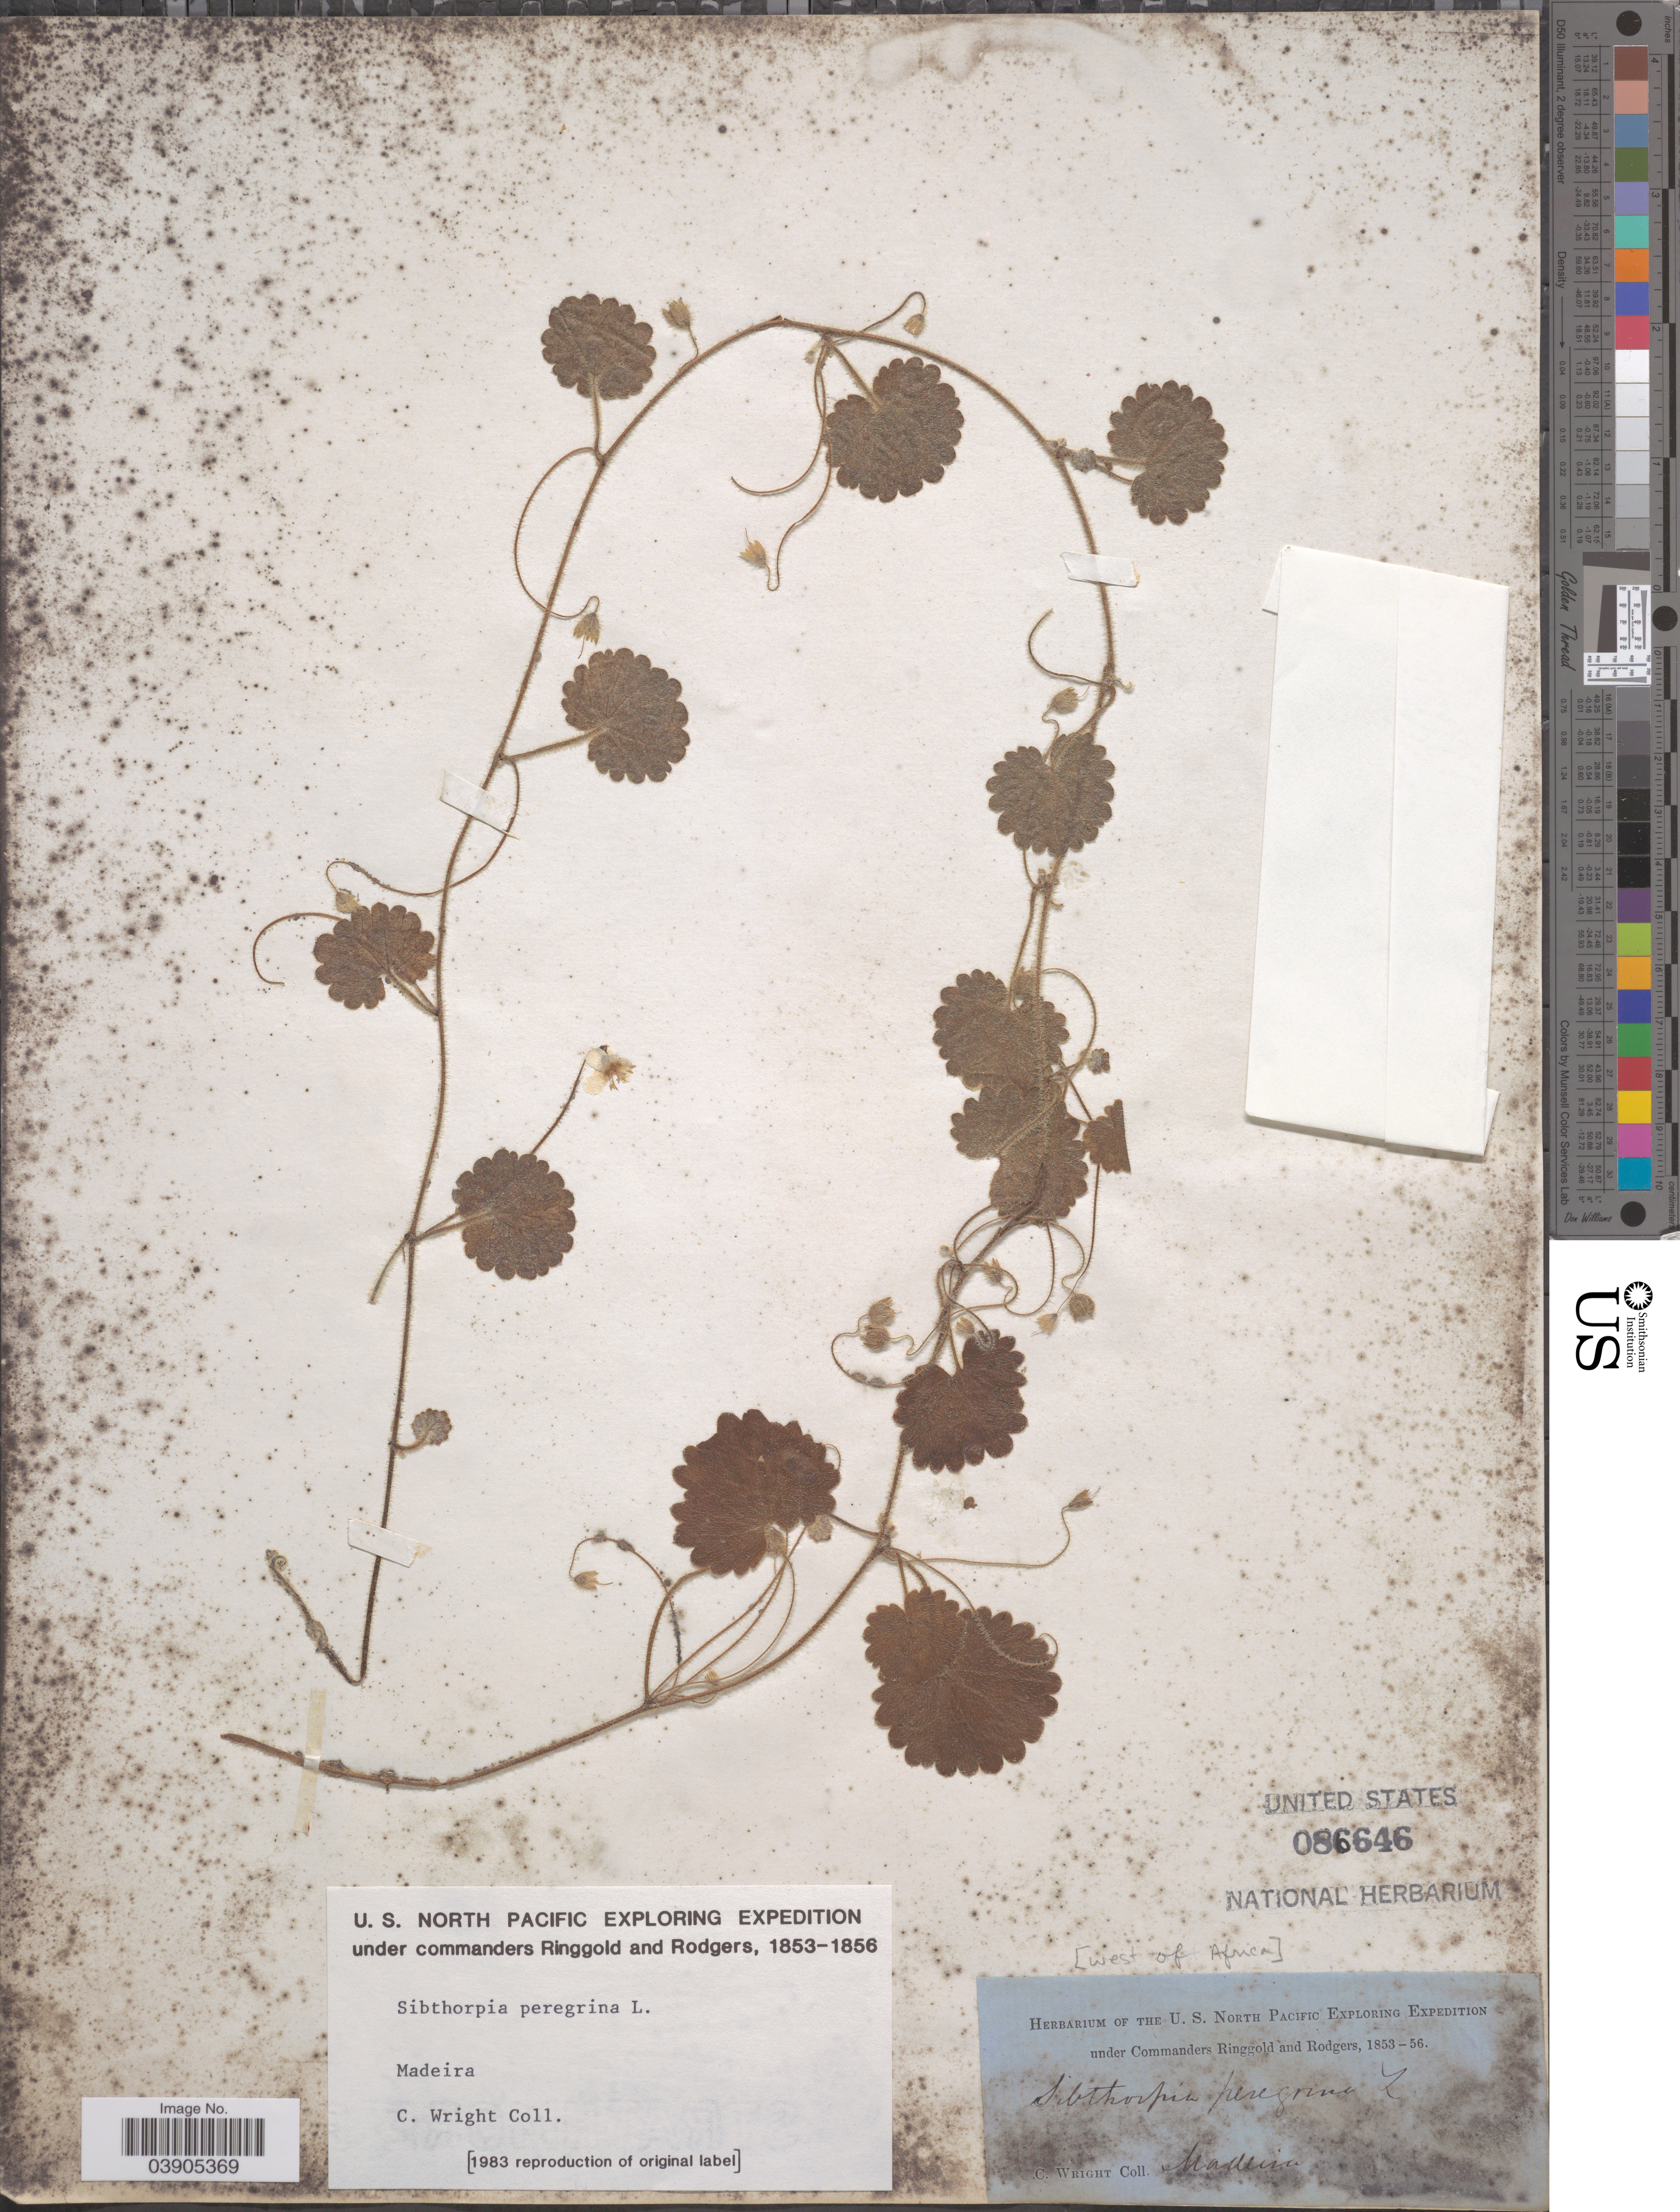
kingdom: Plantae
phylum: Tracheophyta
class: Magnoliopsida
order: Lamiales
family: Plantaginaceae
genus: Sibthorpia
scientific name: Sibthorpia peregrina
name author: L.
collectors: C. Wright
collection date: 1853/1856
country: Portugal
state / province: Madeira (Aut. Reg.)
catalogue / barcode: US 86646